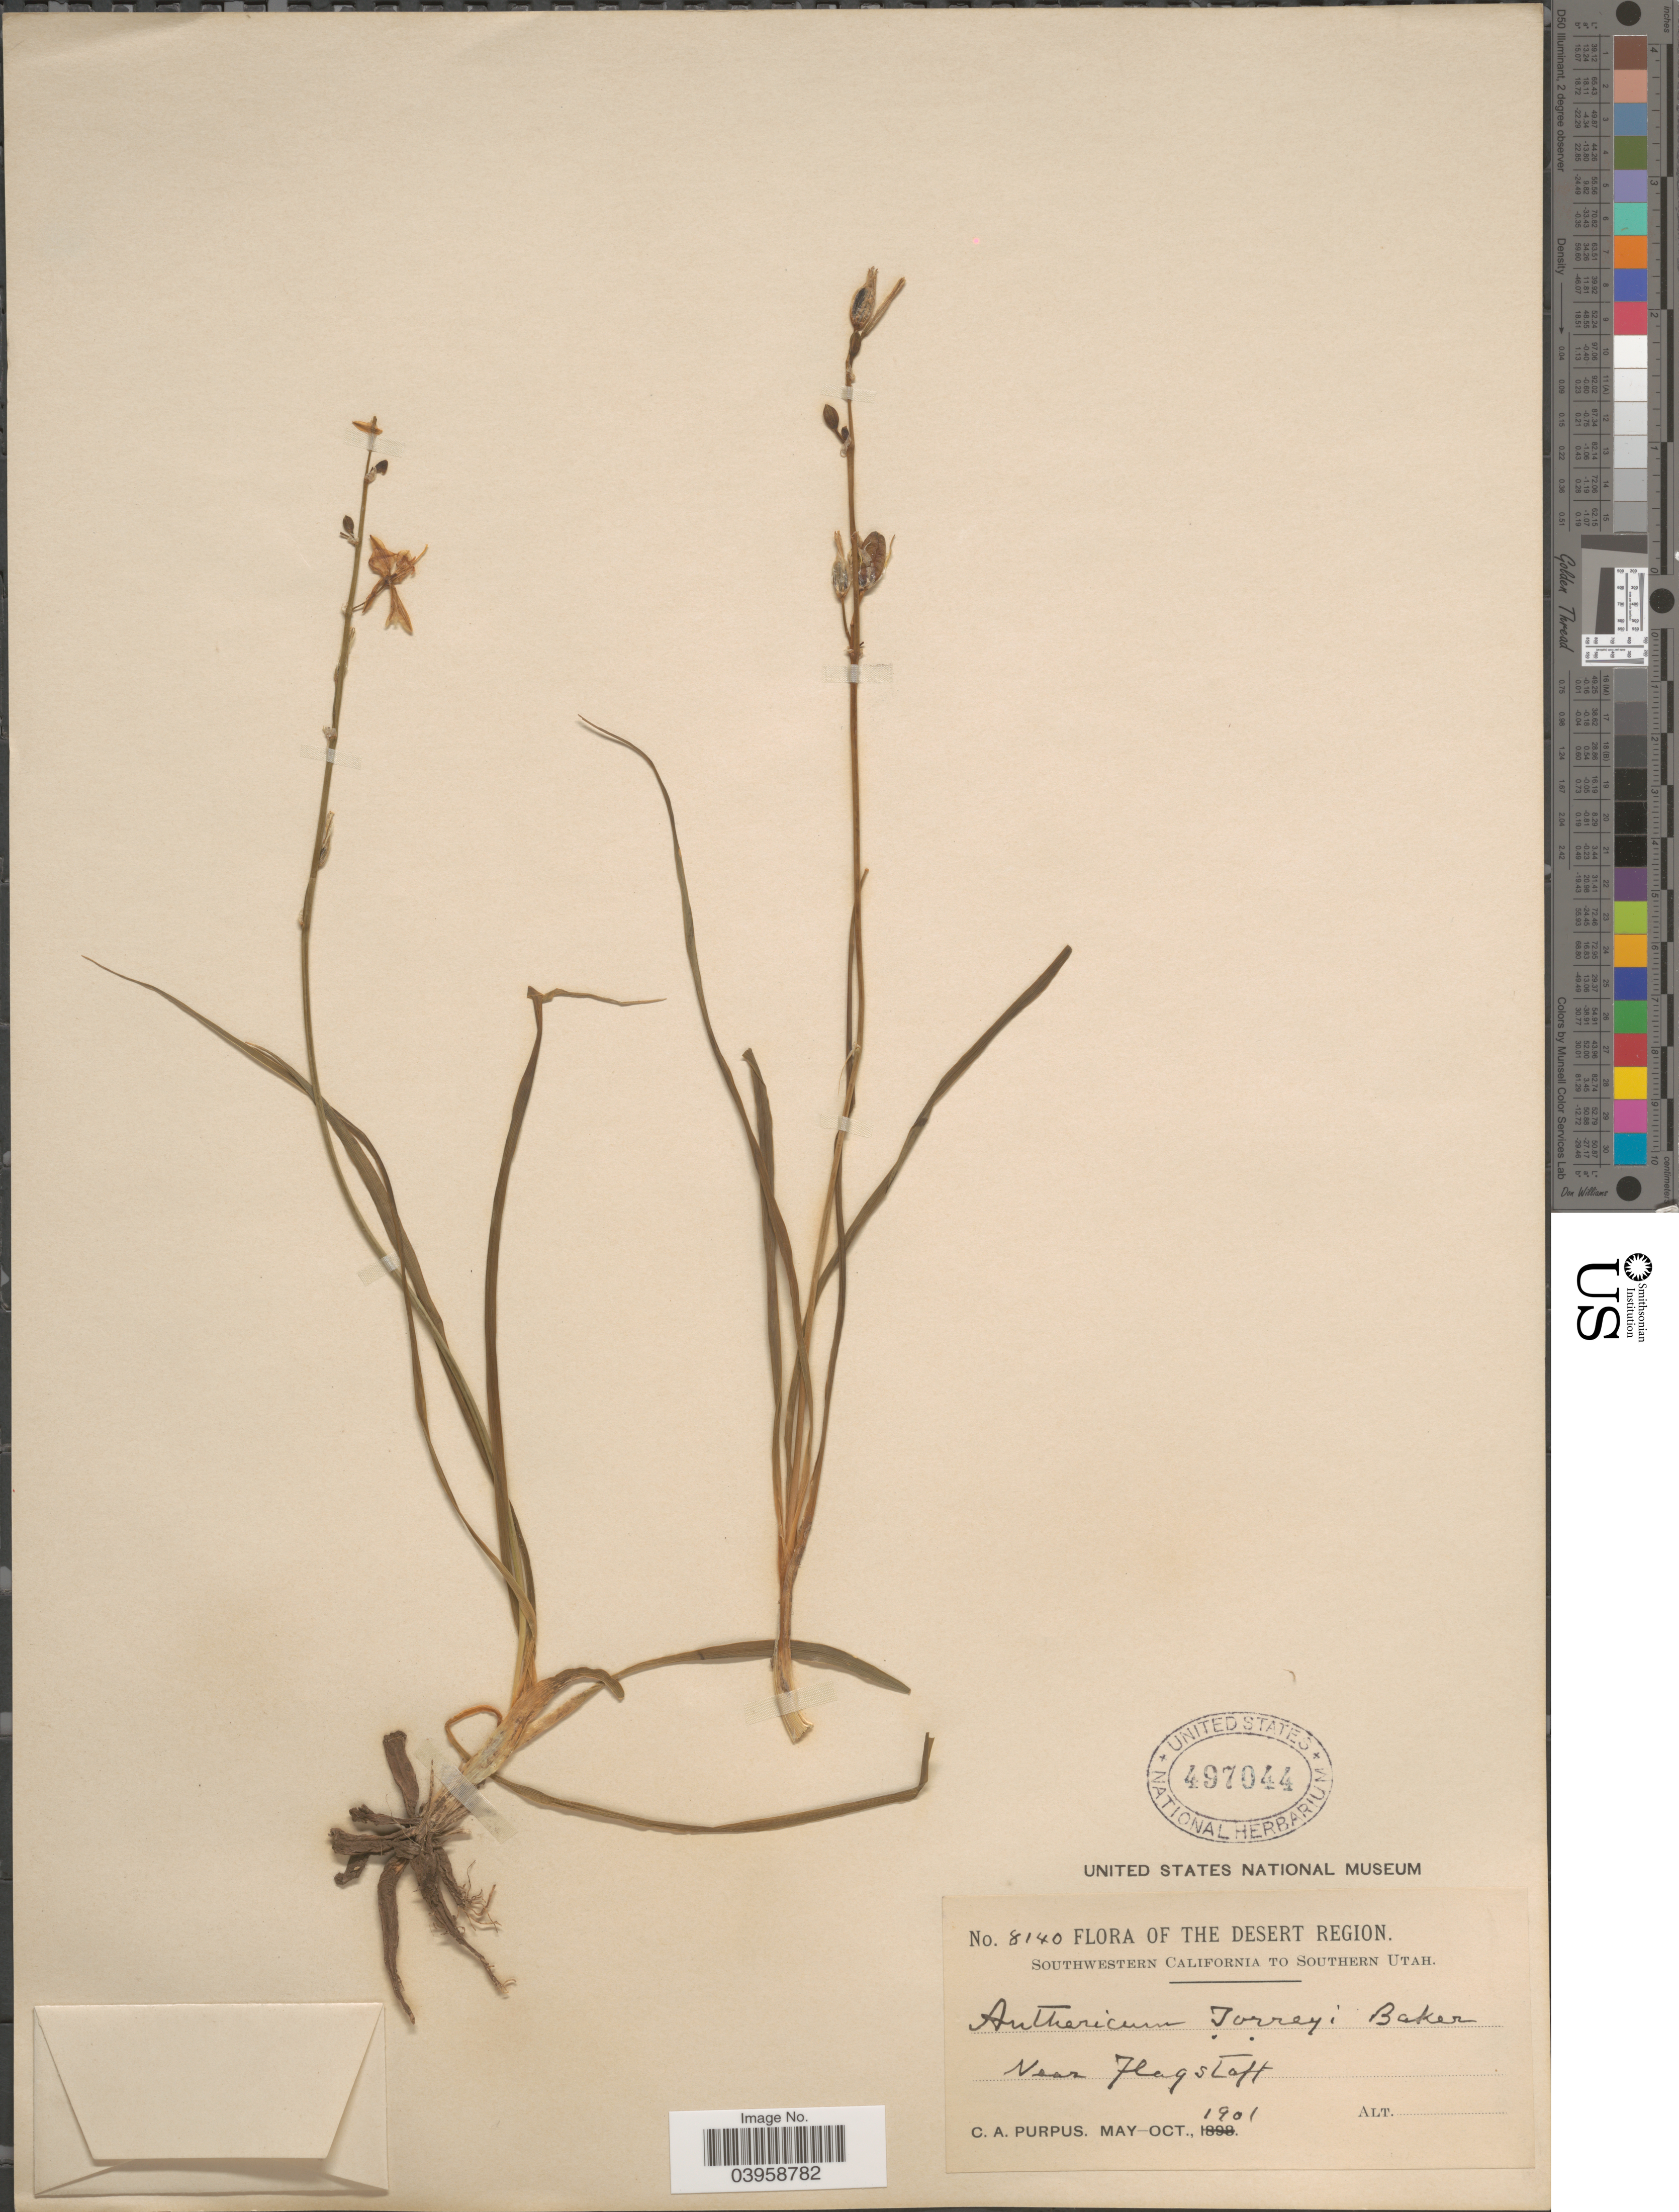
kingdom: Plantae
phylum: Tracheophyta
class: Liliopsida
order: Asparagales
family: Asparagaceae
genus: Anthericum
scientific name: Anthericum torreyi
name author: Baker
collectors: C. A. Purpus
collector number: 8140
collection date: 1901-05/1901-10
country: United States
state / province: Arizona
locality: The Desert Region. Southwestern California to Southern Utah Near Flagstaff.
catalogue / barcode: US 497044